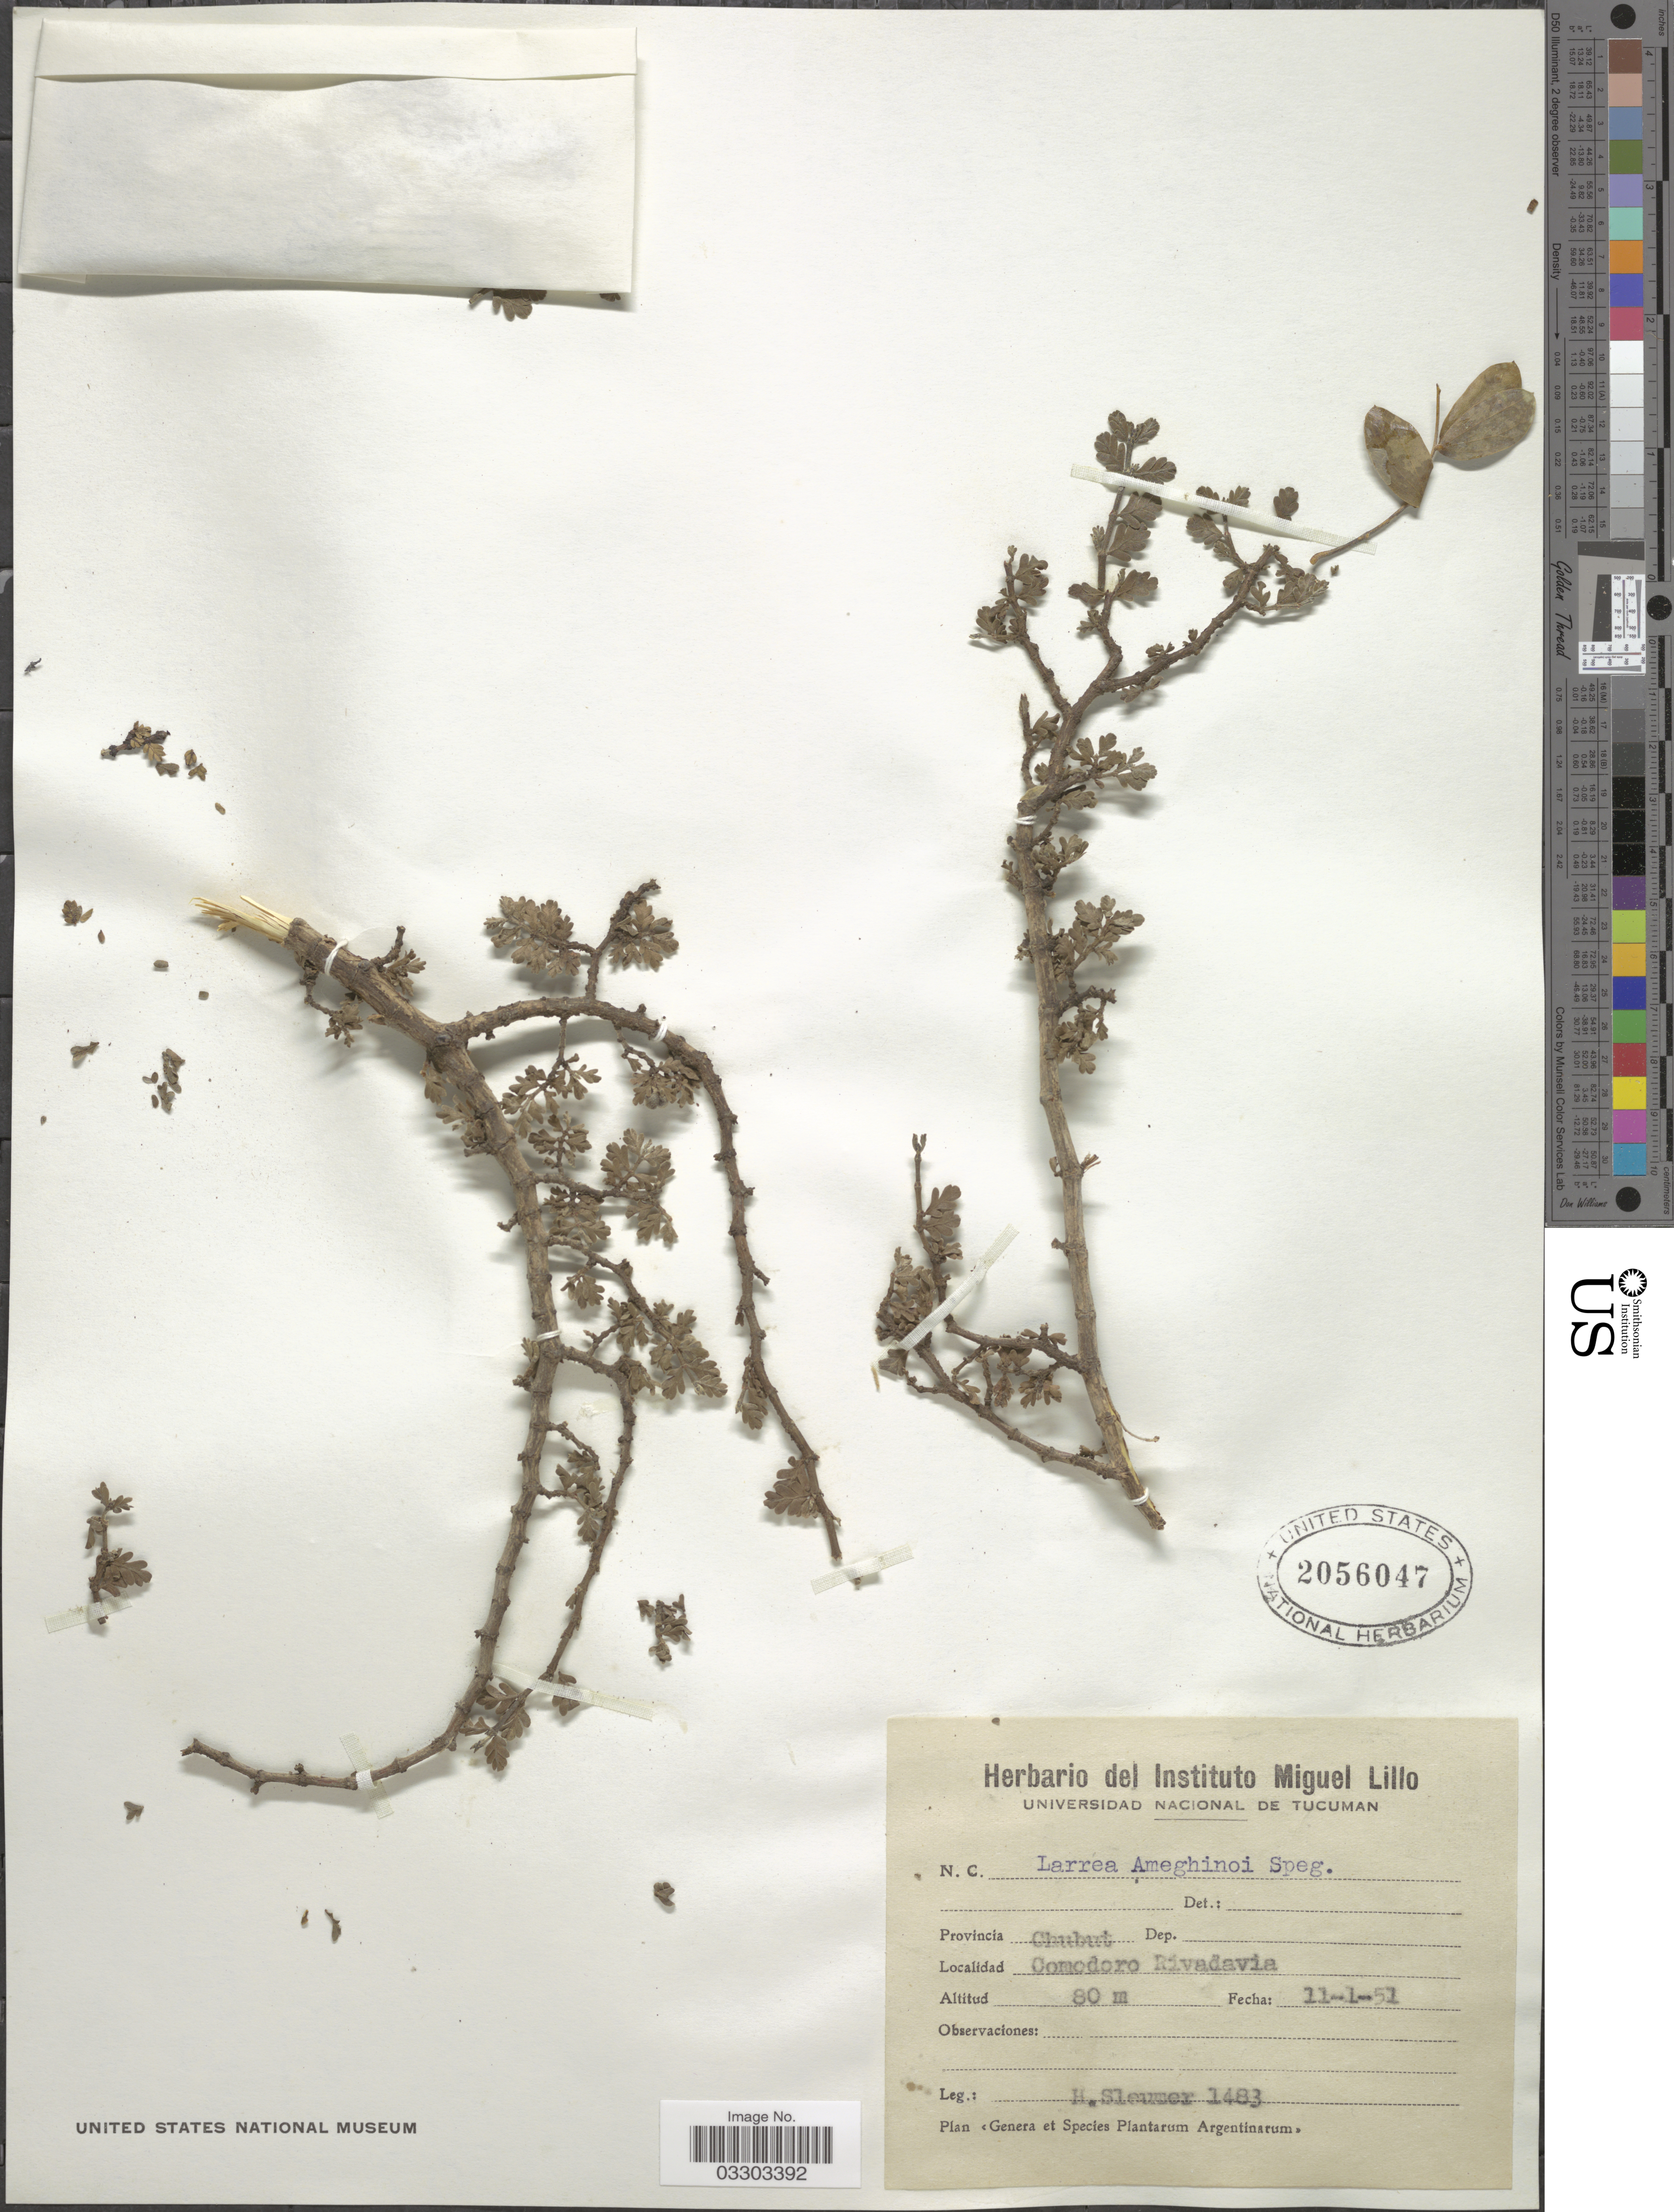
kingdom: Plantae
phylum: Tracheophyta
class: Magnoliopsida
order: Zygophyllales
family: Zygophyllaceae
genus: Larrea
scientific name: Larrea ameghinoi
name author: Speg.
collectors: H. O. Sleumer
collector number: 1483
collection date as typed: Transcribed d/m/y: 11/1/51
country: Argentina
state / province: Chubut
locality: Comodoro Rivadavia.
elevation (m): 80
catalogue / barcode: US 2056047